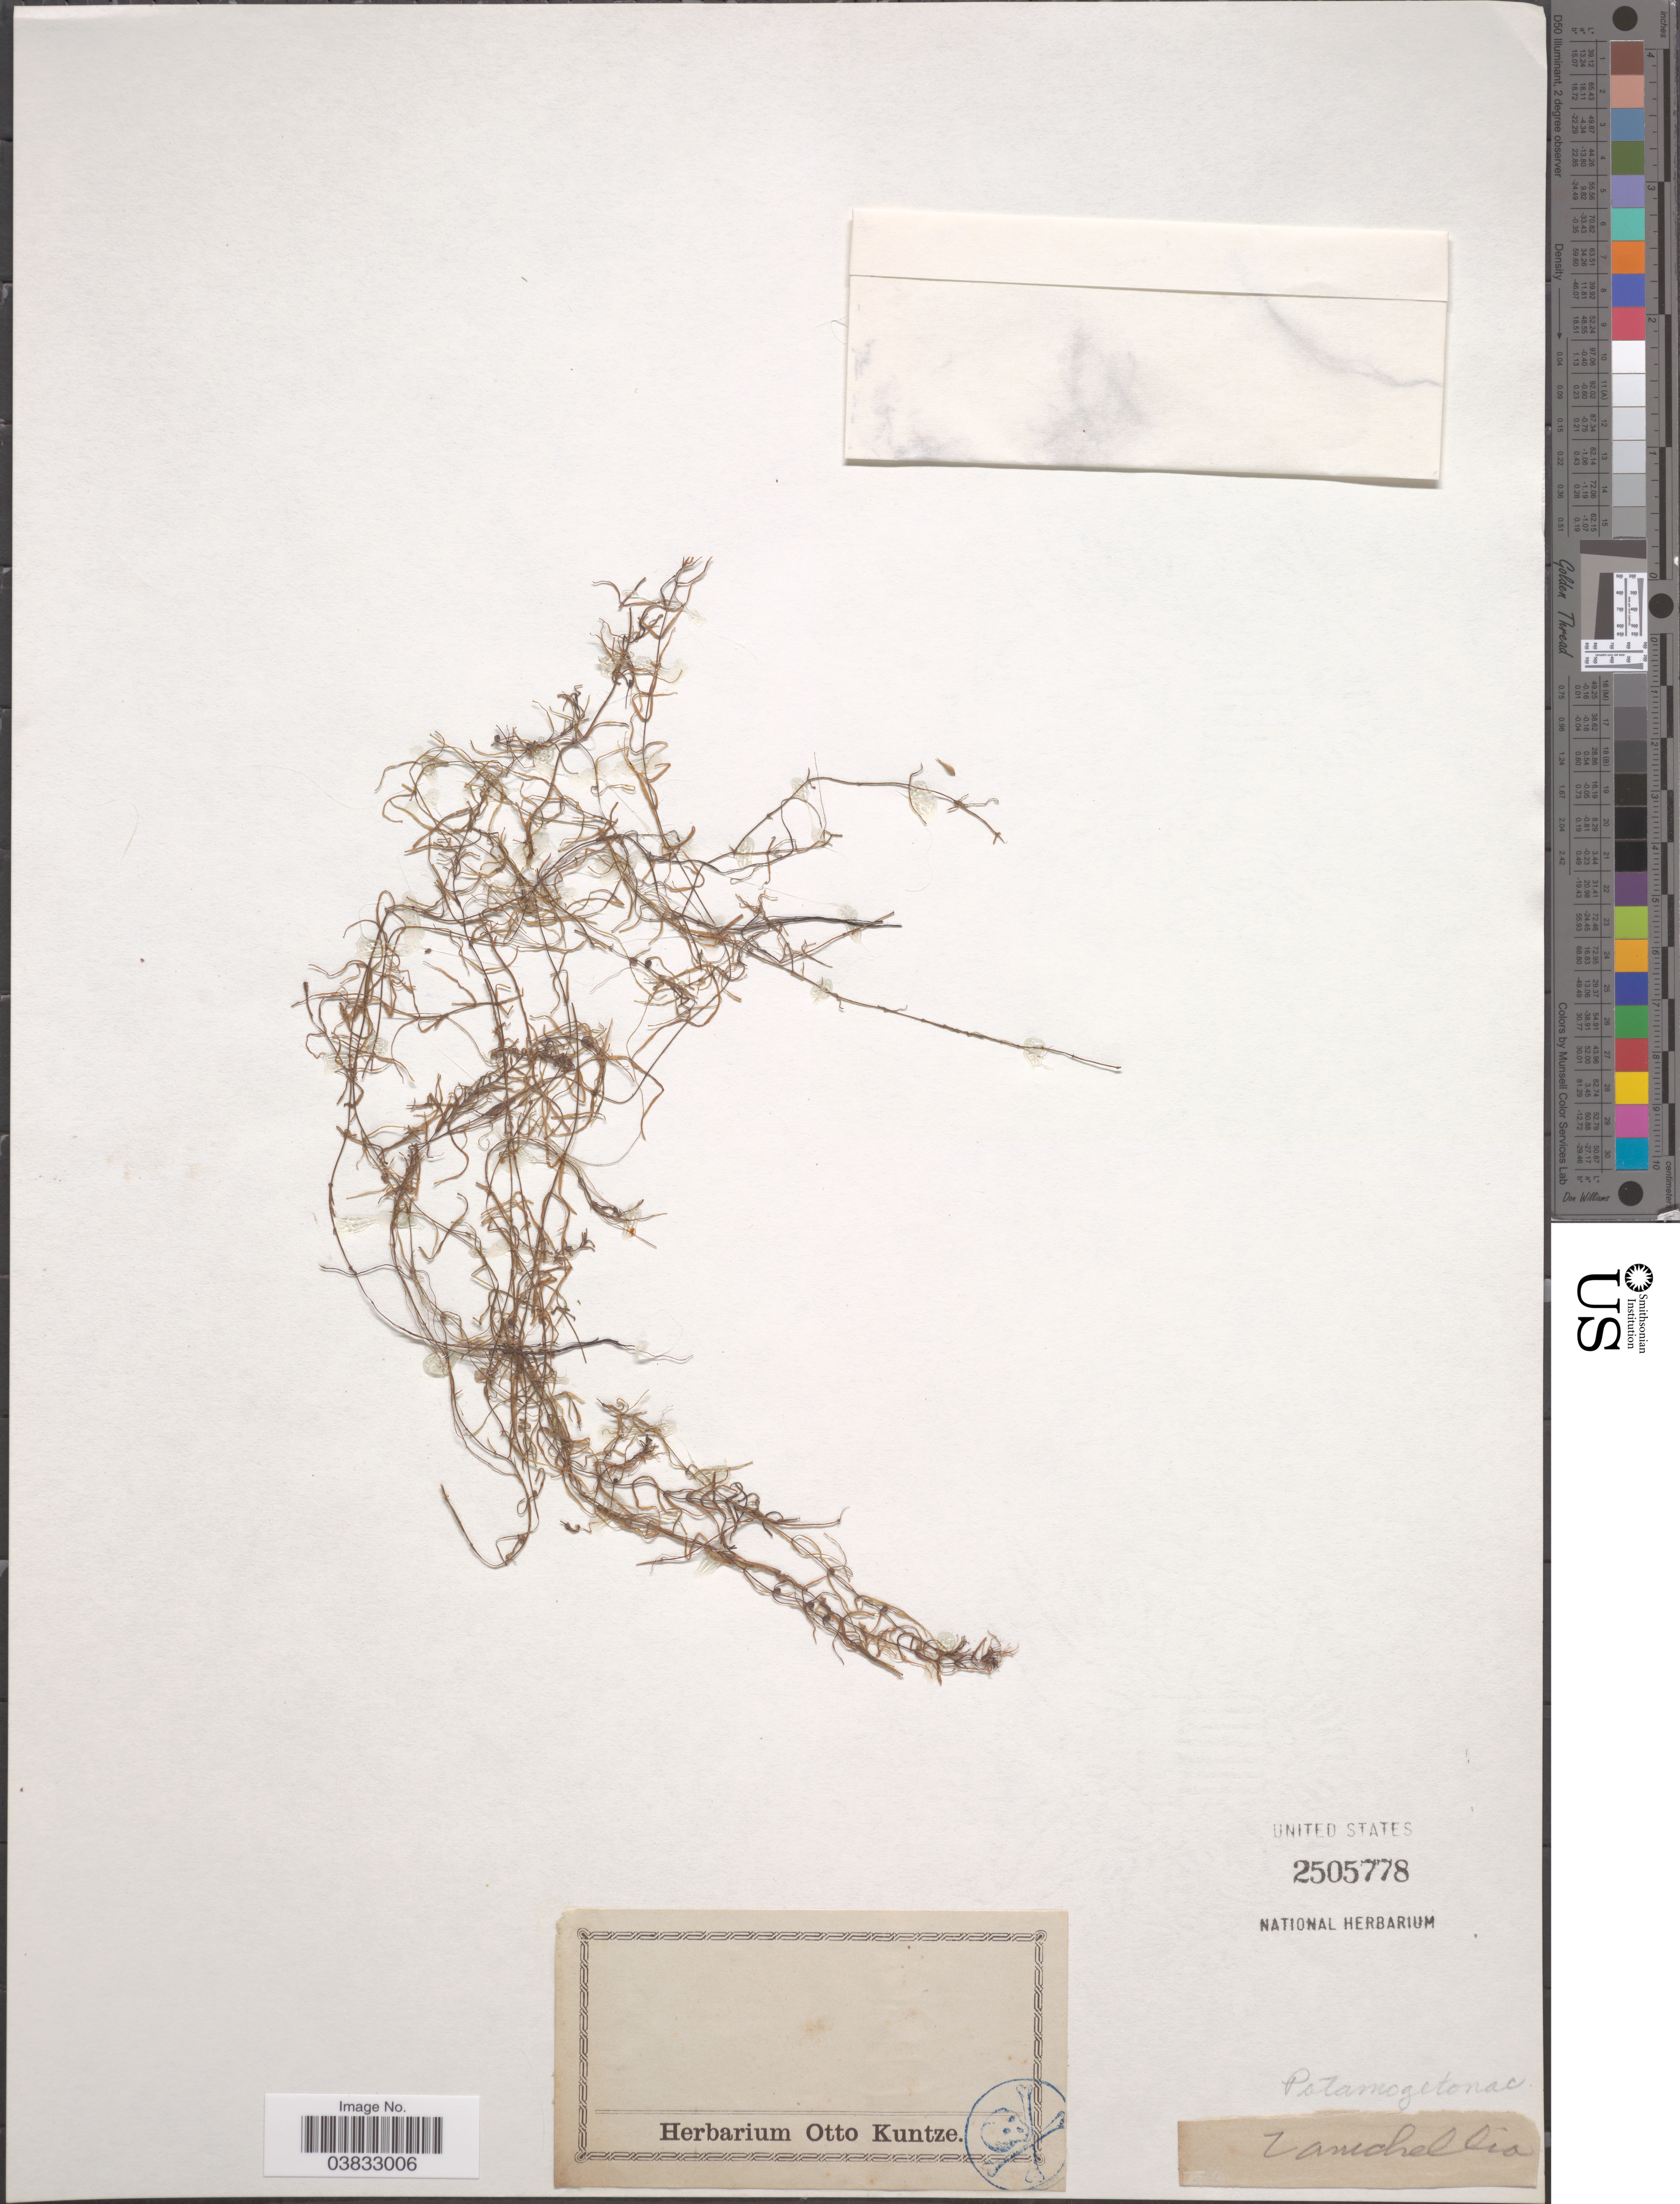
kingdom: Plantae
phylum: Tracheophyta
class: Liliopsida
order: Alismatales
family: Potamogetonaceae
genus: Zannichellia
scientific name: Zannichellia sp.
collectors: ex herb. Otto Kuntze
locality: Zamchellia. [unsure placement]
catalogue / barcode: US 2505778